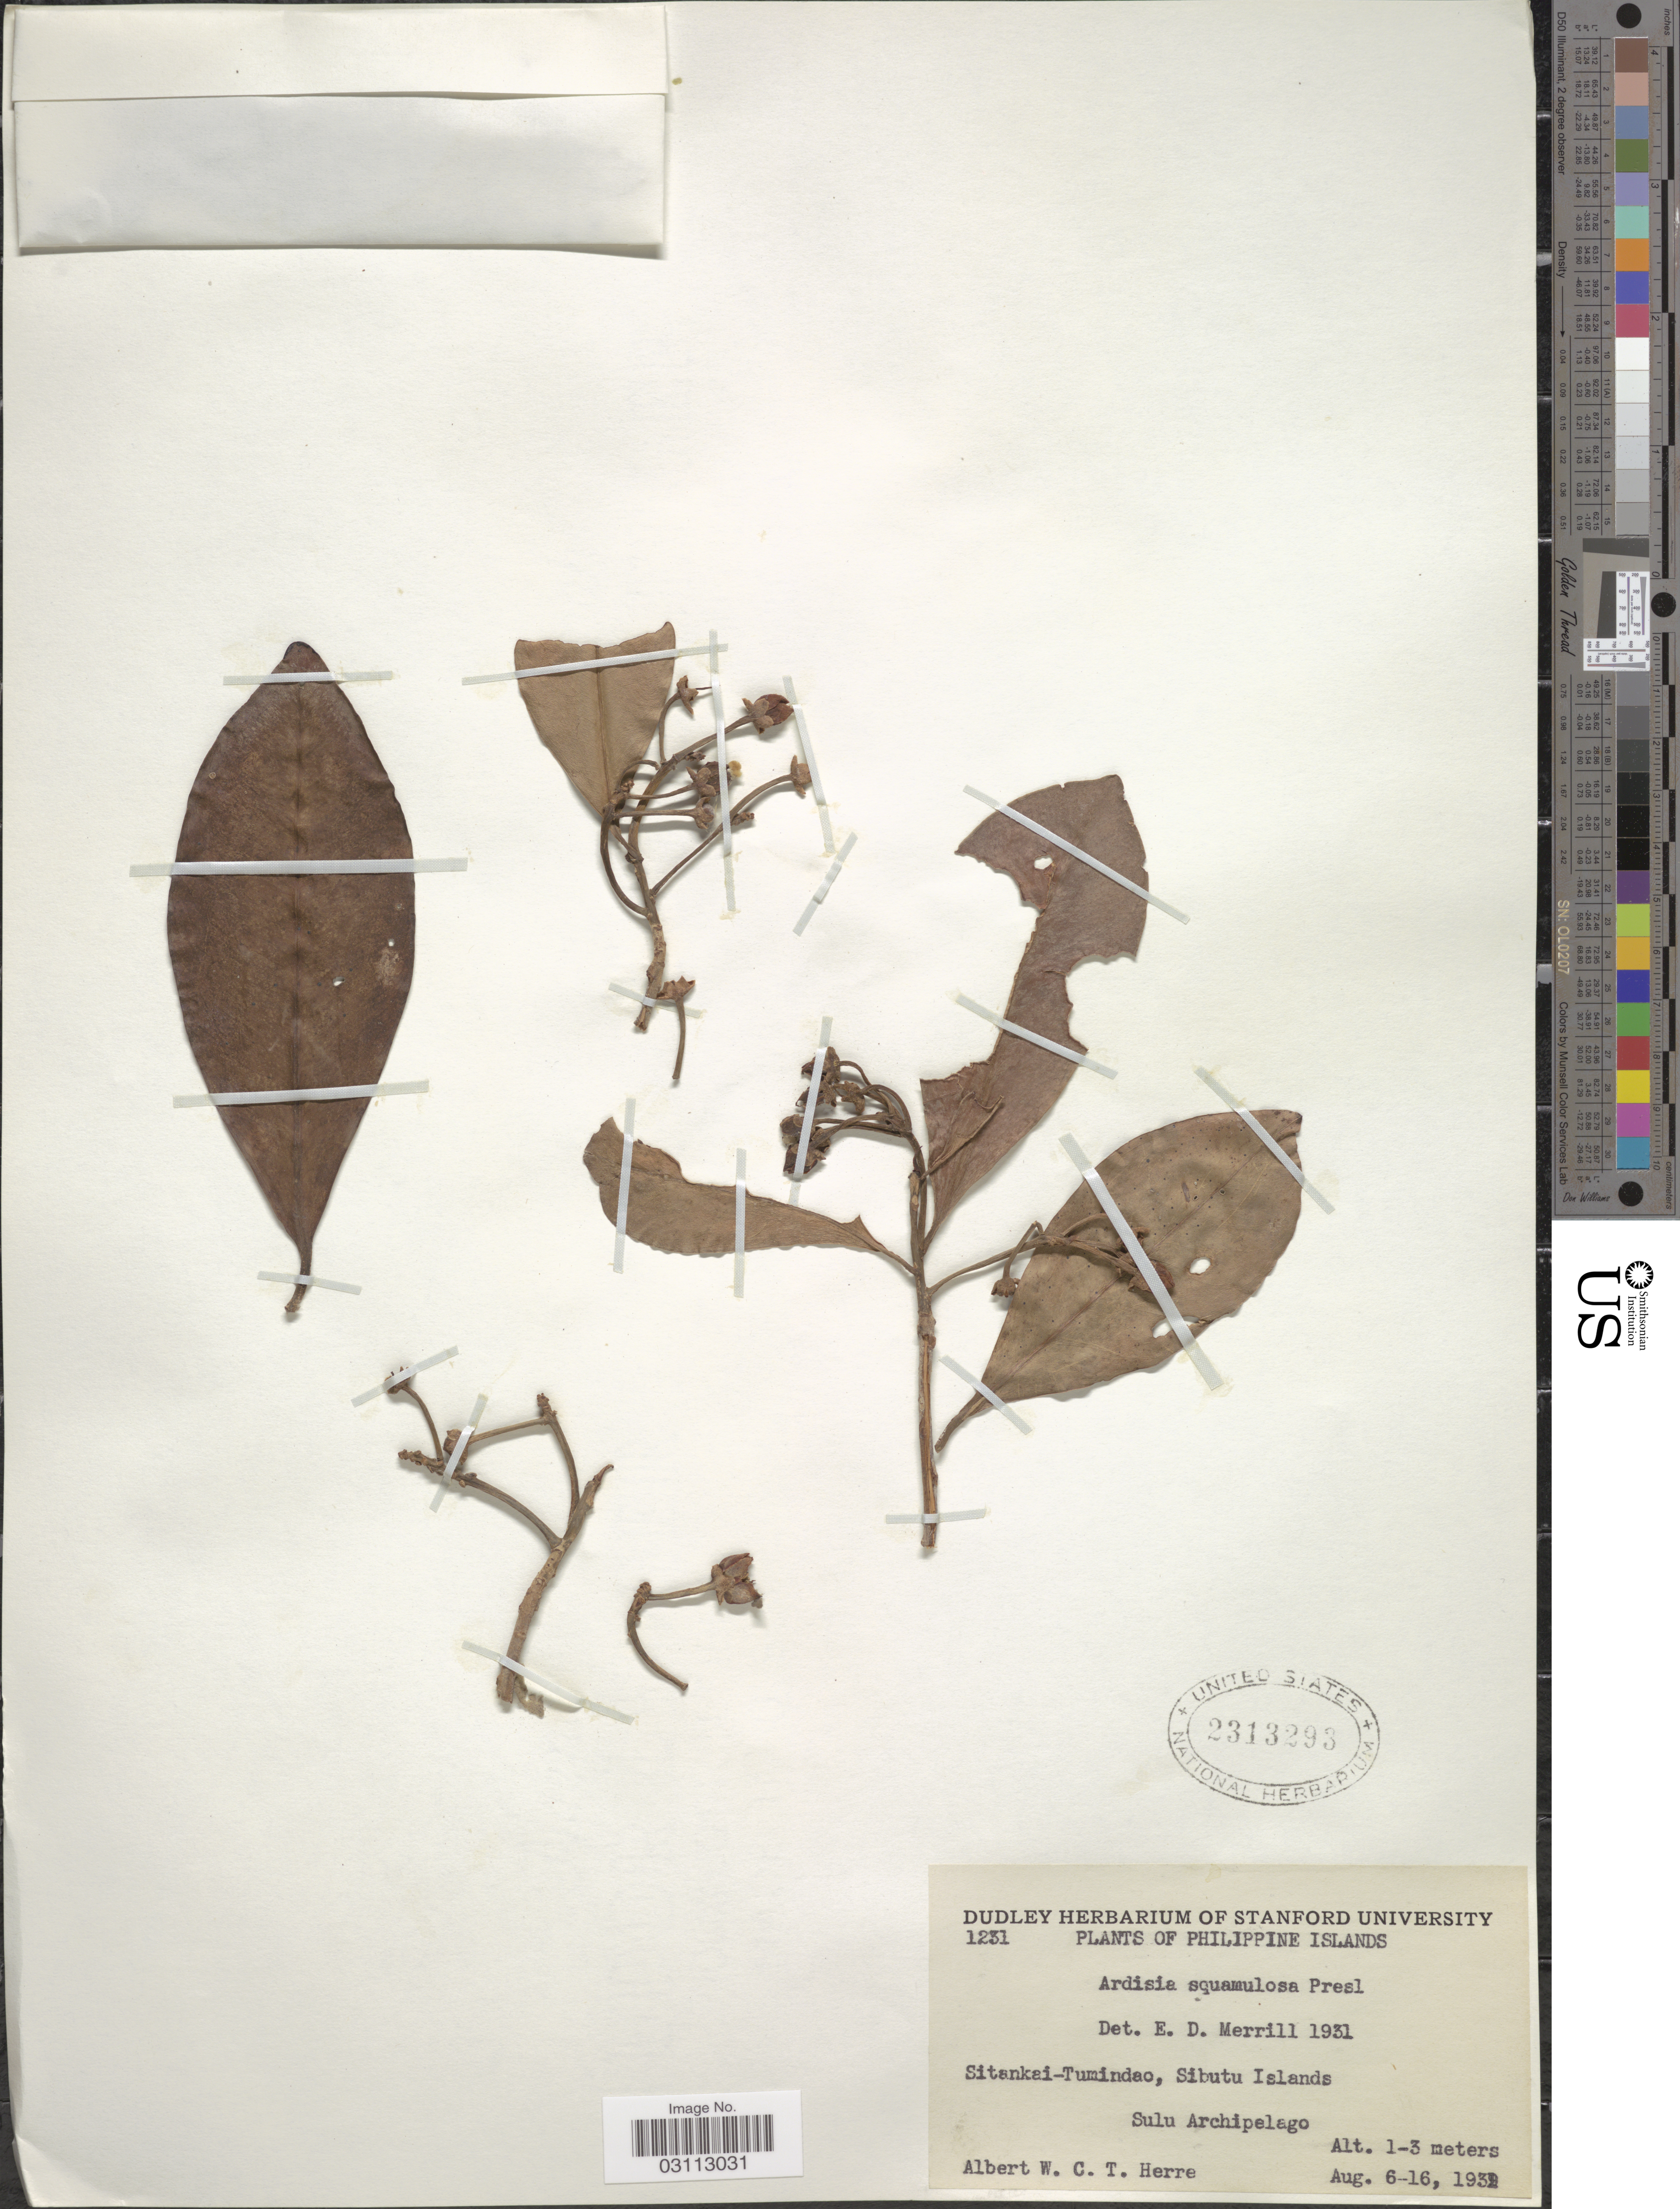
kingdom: Plantae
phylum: Tracheophyta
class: Magnoliopsida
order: Ericales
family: Primulaceae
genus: Ardisia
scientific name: Ardisia squamulosa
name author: C. Presl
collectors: A. W. Herre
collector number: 1231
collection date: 1931-08-06/1931-08-16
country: Philippines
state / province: Muslim Mindanao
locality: Sitankai-Tumindao, Sibutu Islands. Sulu Archipelago.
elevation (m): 1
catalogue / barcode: US 2313293